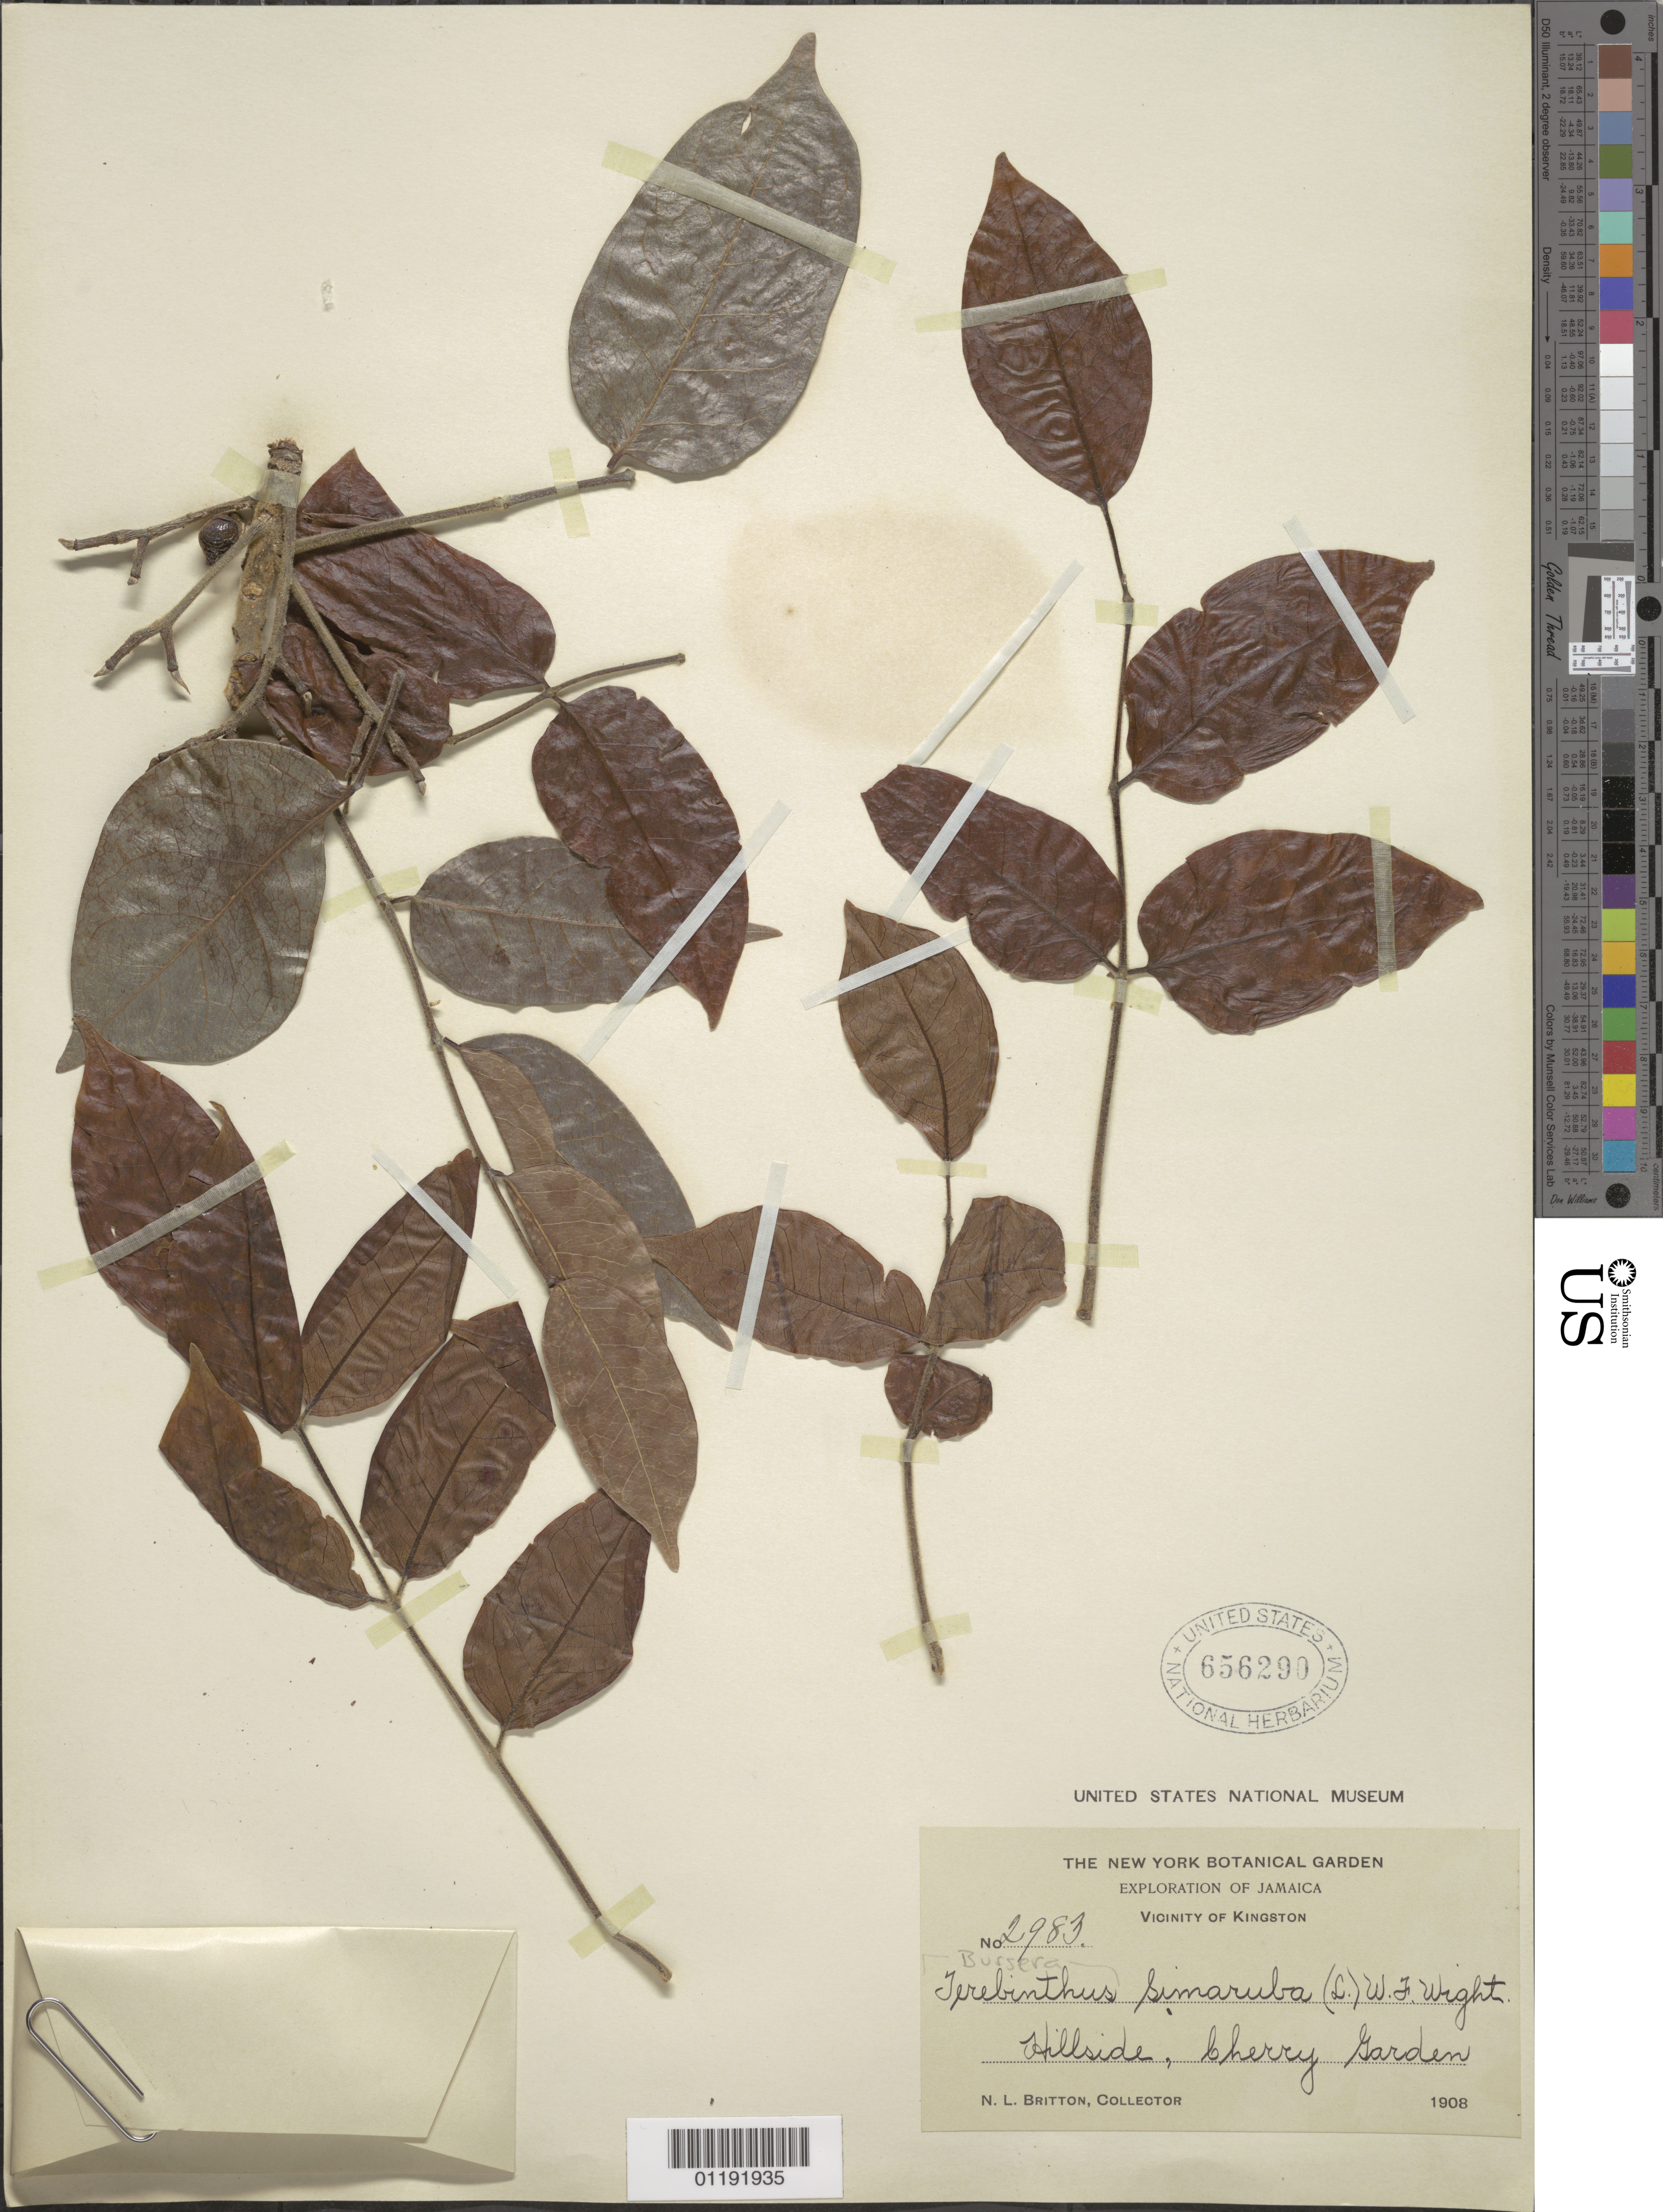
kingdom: Plantae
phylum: Tracheophyta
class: Magnoliopsida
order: Sapindales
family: Burseraceae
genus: Bursera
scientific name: Bursera simaruba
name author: (L.) Sarg.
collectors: N. Britton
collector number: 2983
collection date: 1908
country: Jamaica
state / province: Kingston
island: Jamaica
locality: Hillside, Cherry Garden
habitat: Garden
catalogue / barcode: US 656290